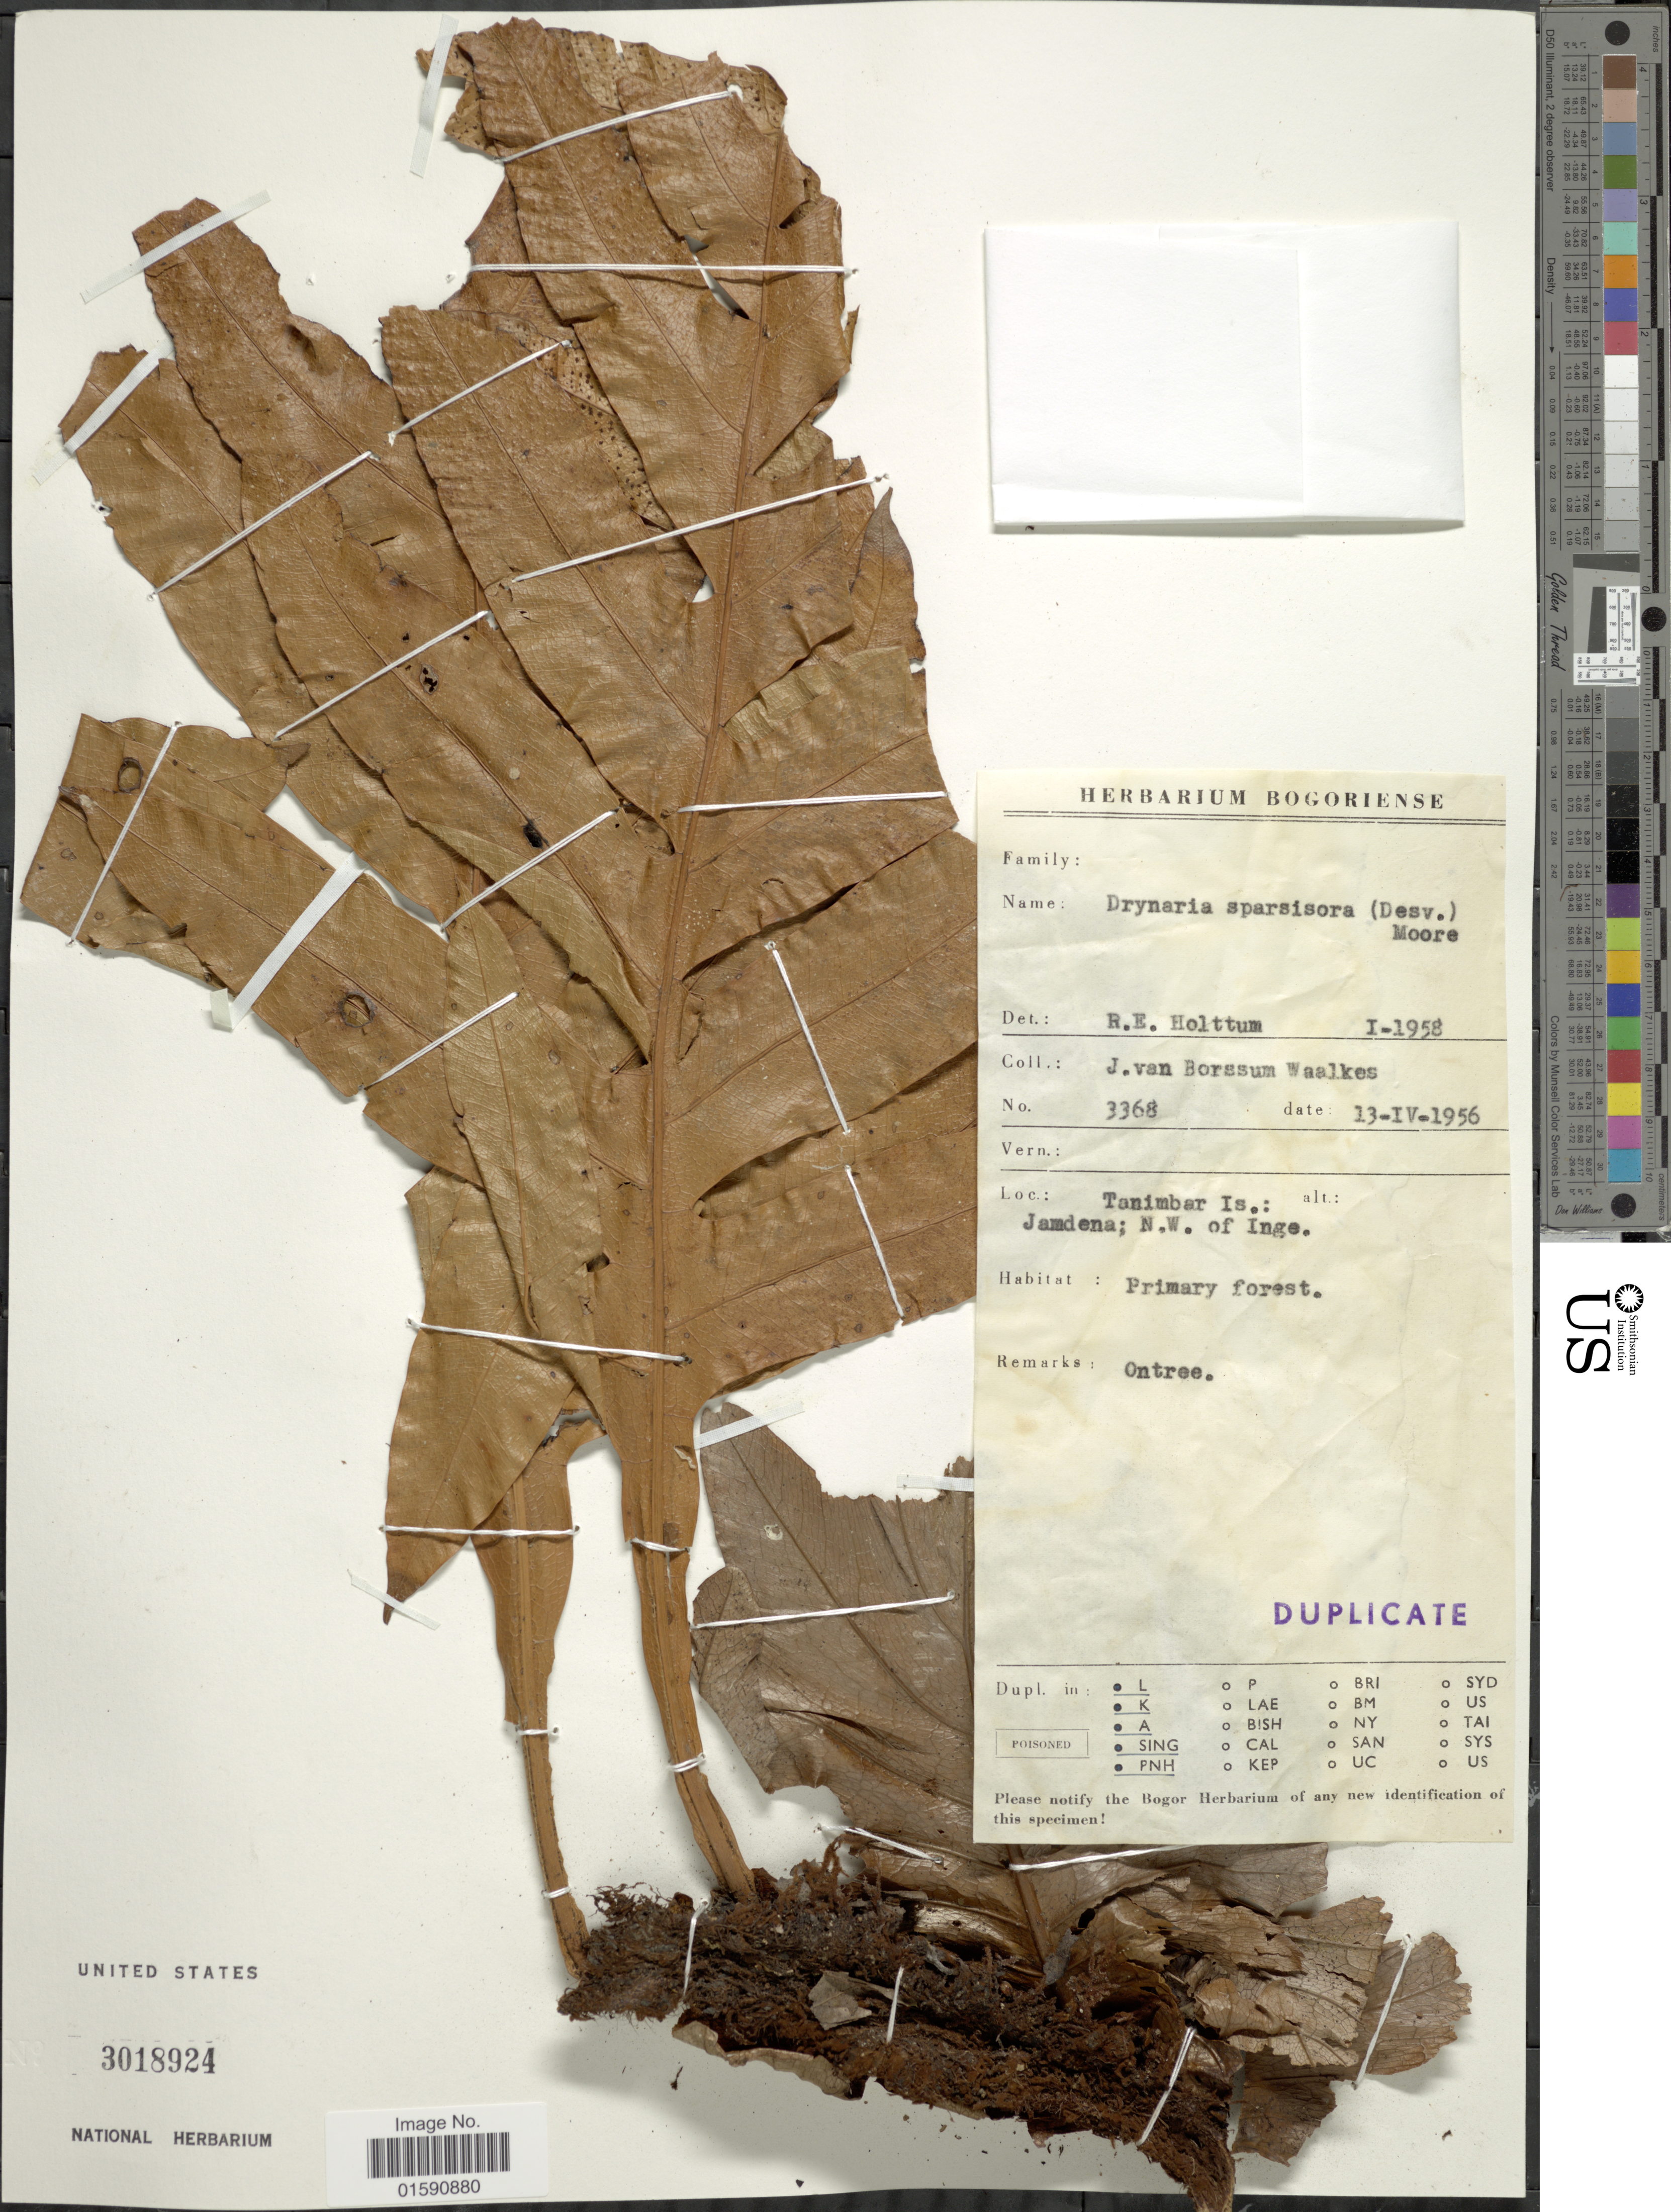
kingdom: Plantae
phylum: Tracheophyta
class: Polypodiopsida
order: Polypodiales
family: Polypodiaceae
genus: Drynaria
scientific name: Drynaria sparsisora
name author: (Desu.) T. Moore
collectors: J. Borssum Waalkes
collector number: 3368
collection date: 1956-04-13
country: Indonesia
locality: Tanimbar Is.: Jamdema N. W. Of Inge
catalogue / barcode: US 3018924